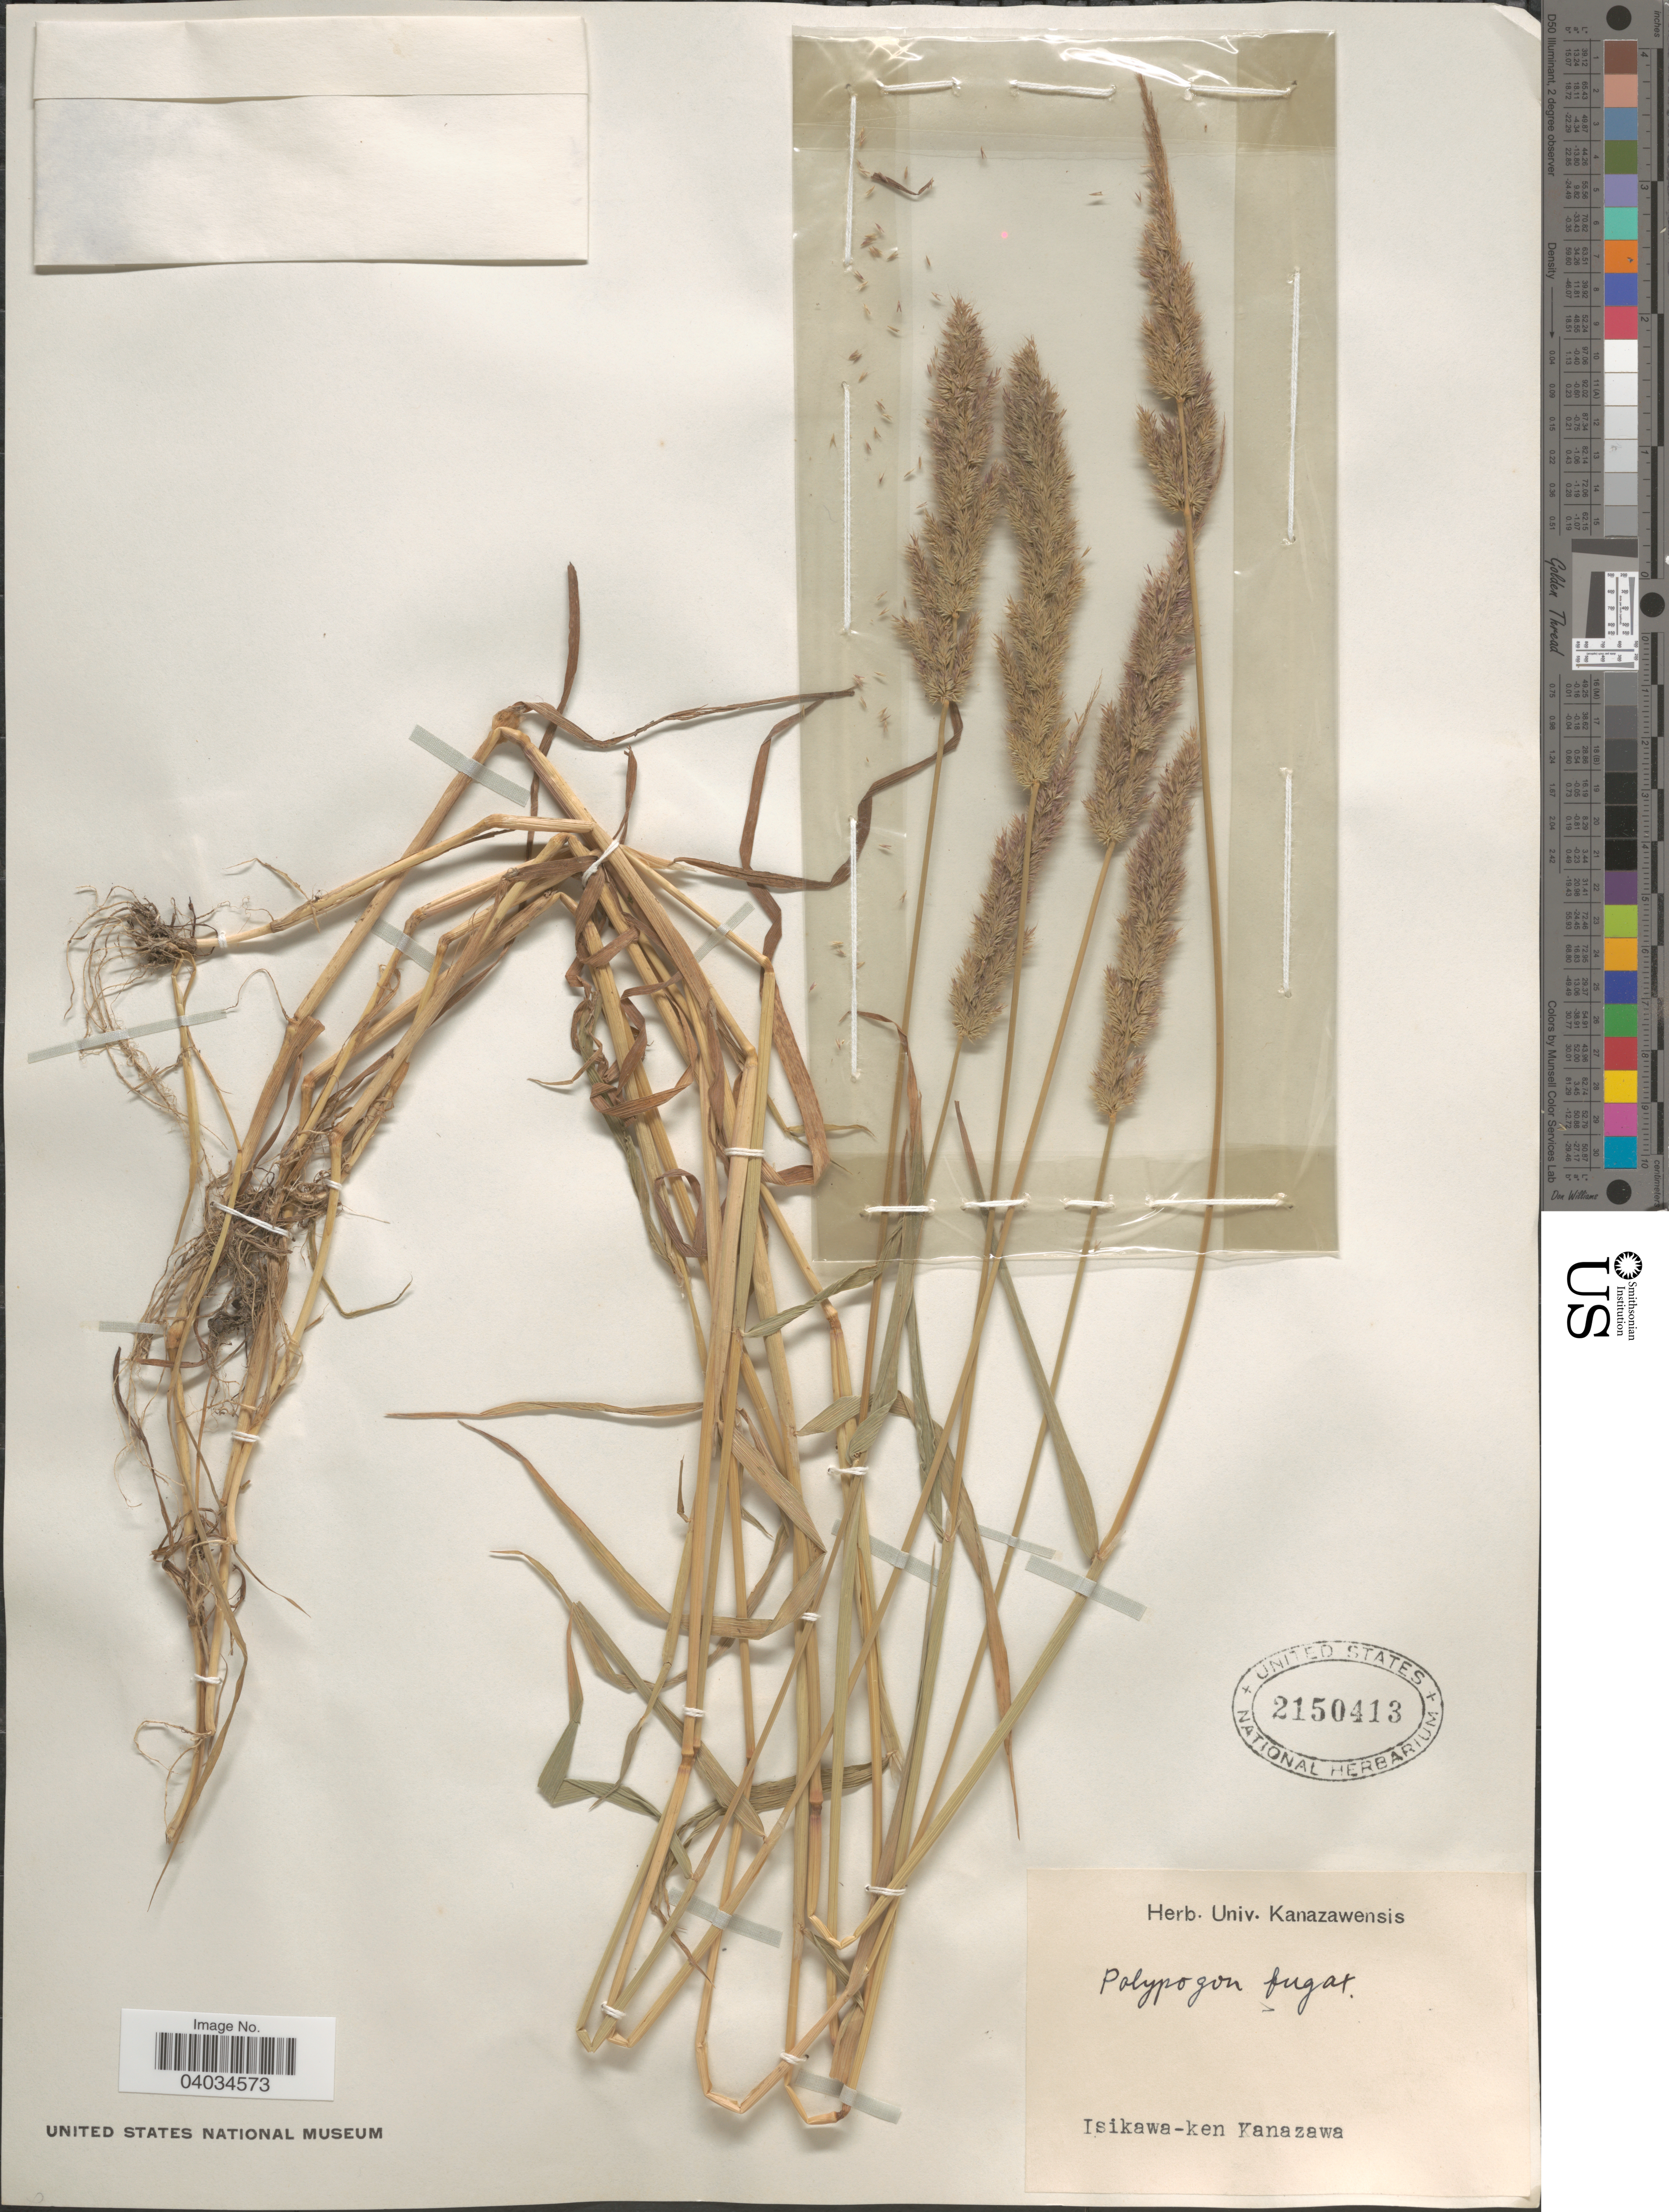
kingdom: Plantae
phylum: Tracheophyta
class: Liliopsida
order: Poales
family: Poaceae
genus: Polypogon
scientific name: Polypogon fugax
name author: Nees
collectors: Ex Herb. Univ. Kanazawensis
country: Japan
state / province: Isikawa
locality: Isikawa-ken Kanazawa.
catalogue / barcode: US 2150413